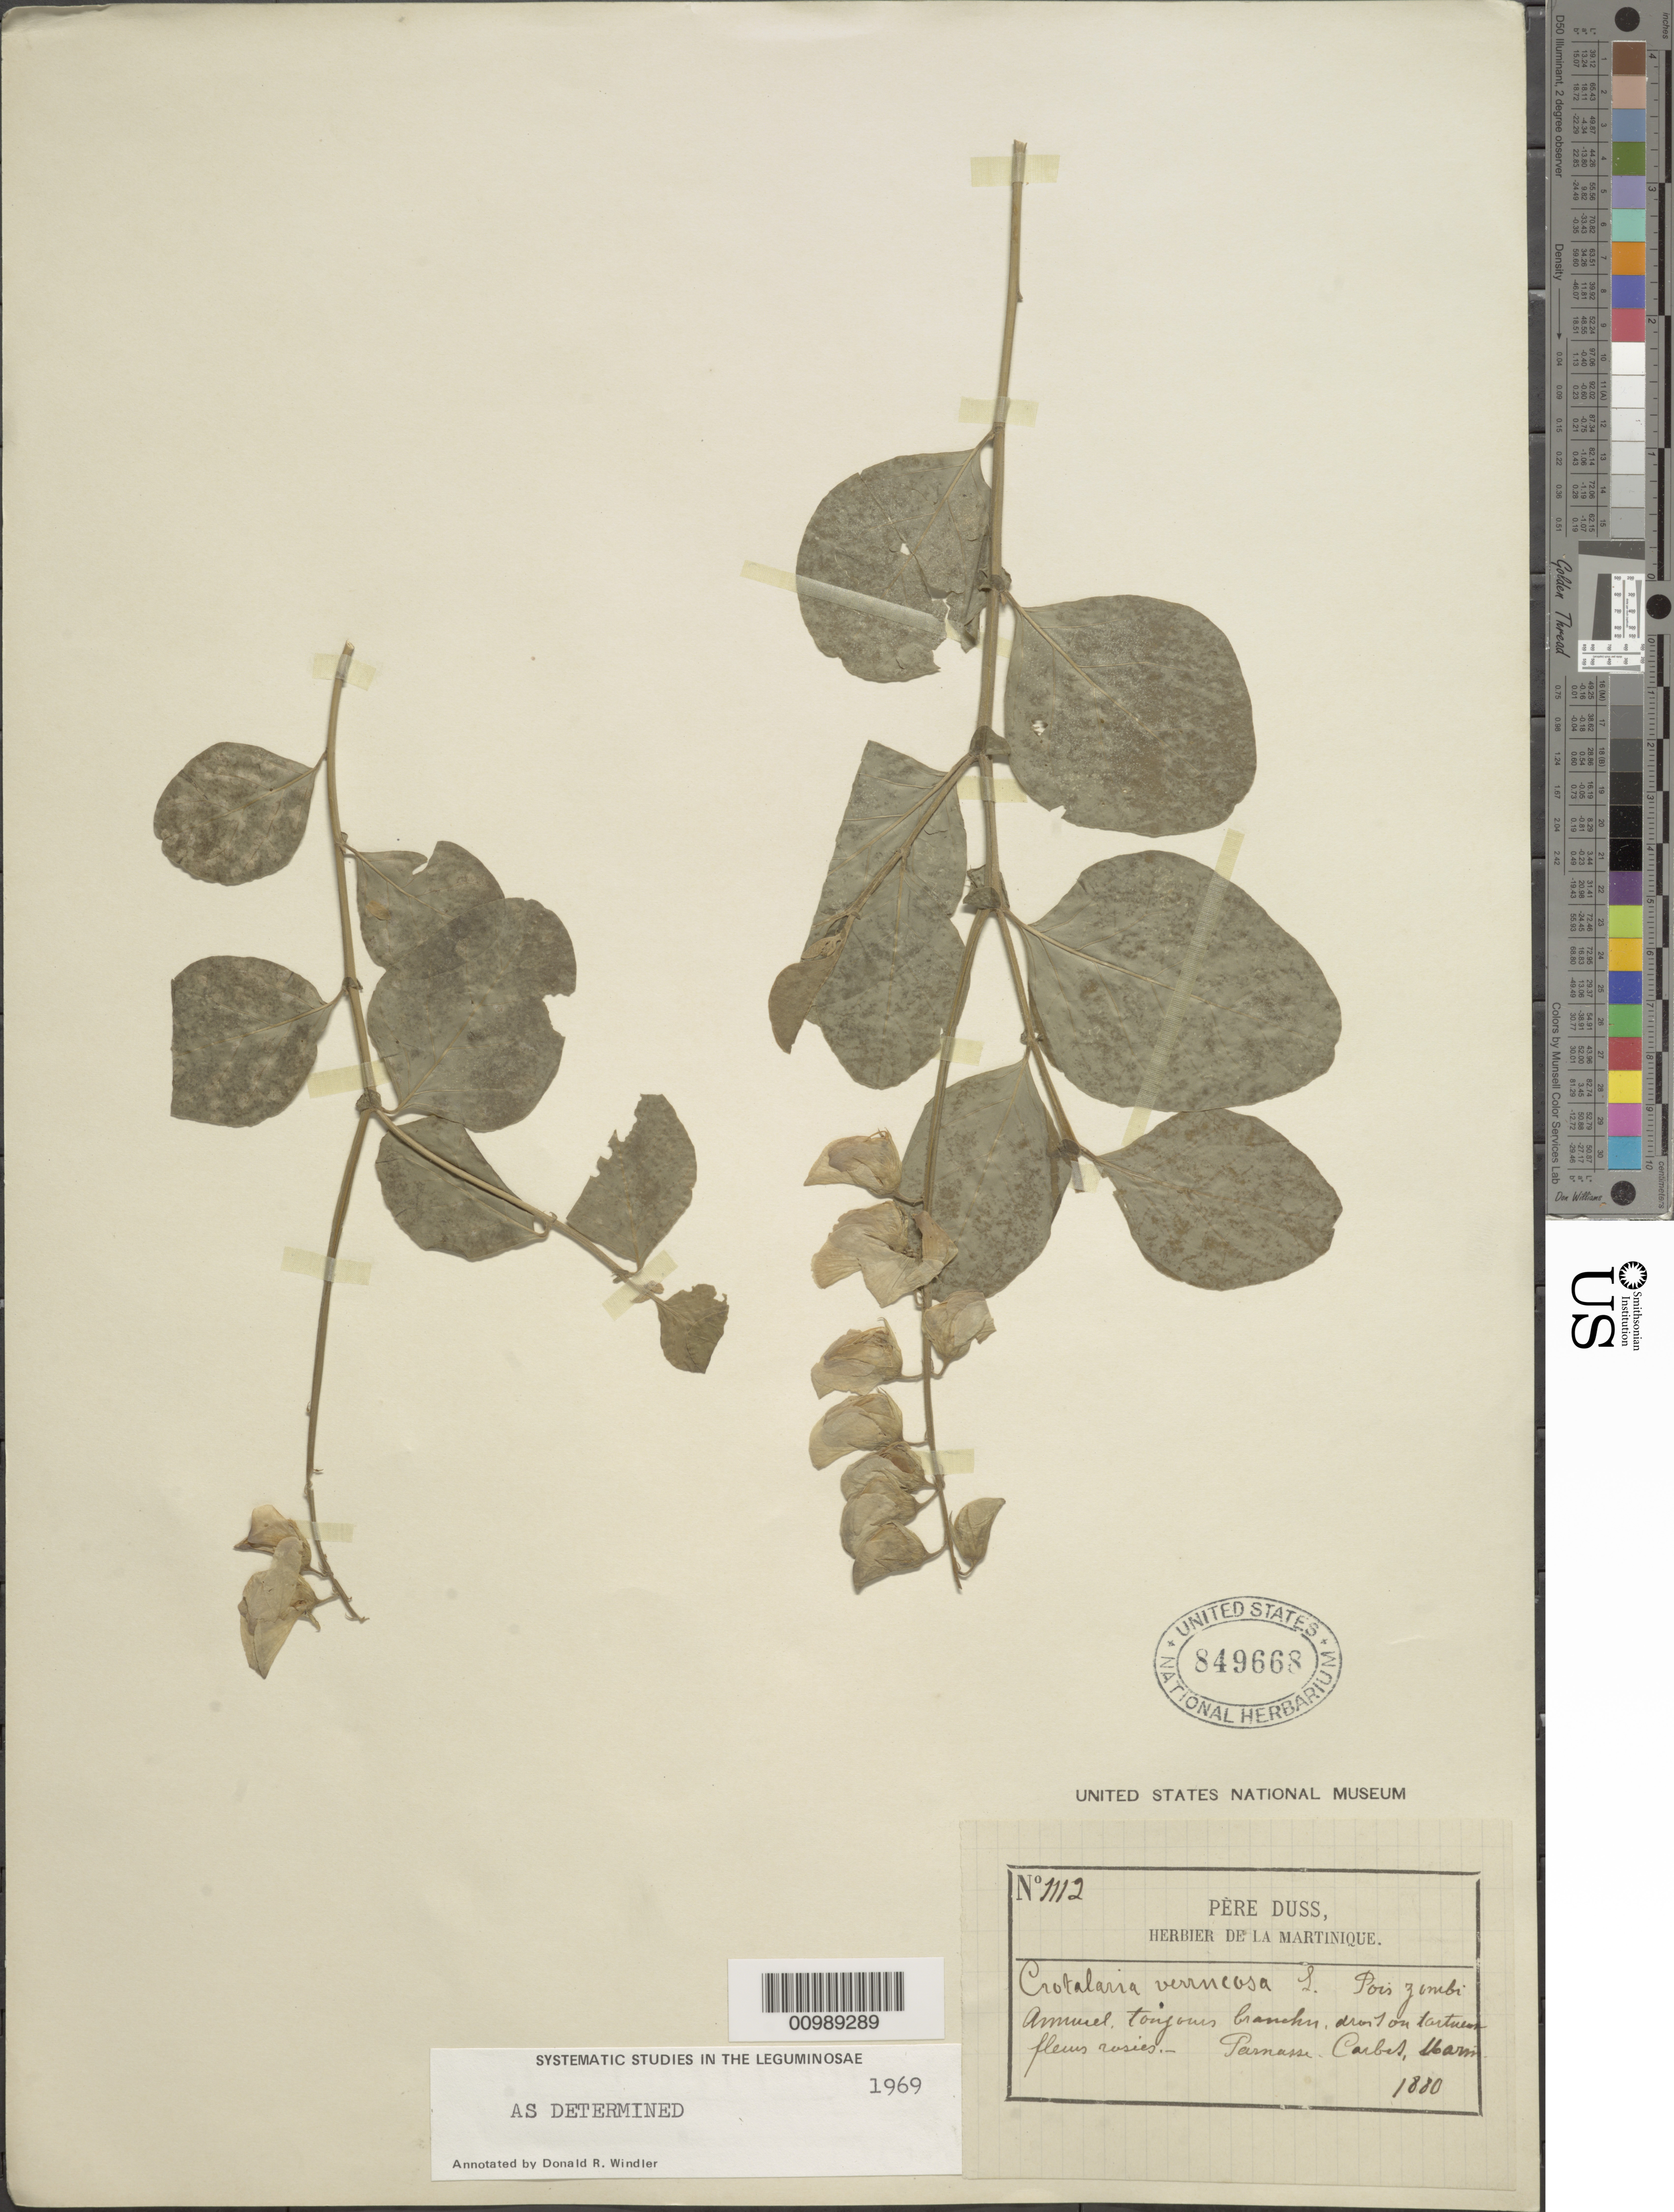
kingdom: Plantae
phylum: Tracheophyta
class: Magnoliopsida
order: Fabales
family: Fabaceae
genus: Crotalaria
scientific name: Crotalaria verrucosa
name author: L.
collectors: Père Duss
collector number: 1112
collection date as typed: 1880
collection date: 1880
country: Martinique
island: Martinique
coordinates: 0 N, 0 E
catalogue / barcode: US 849668